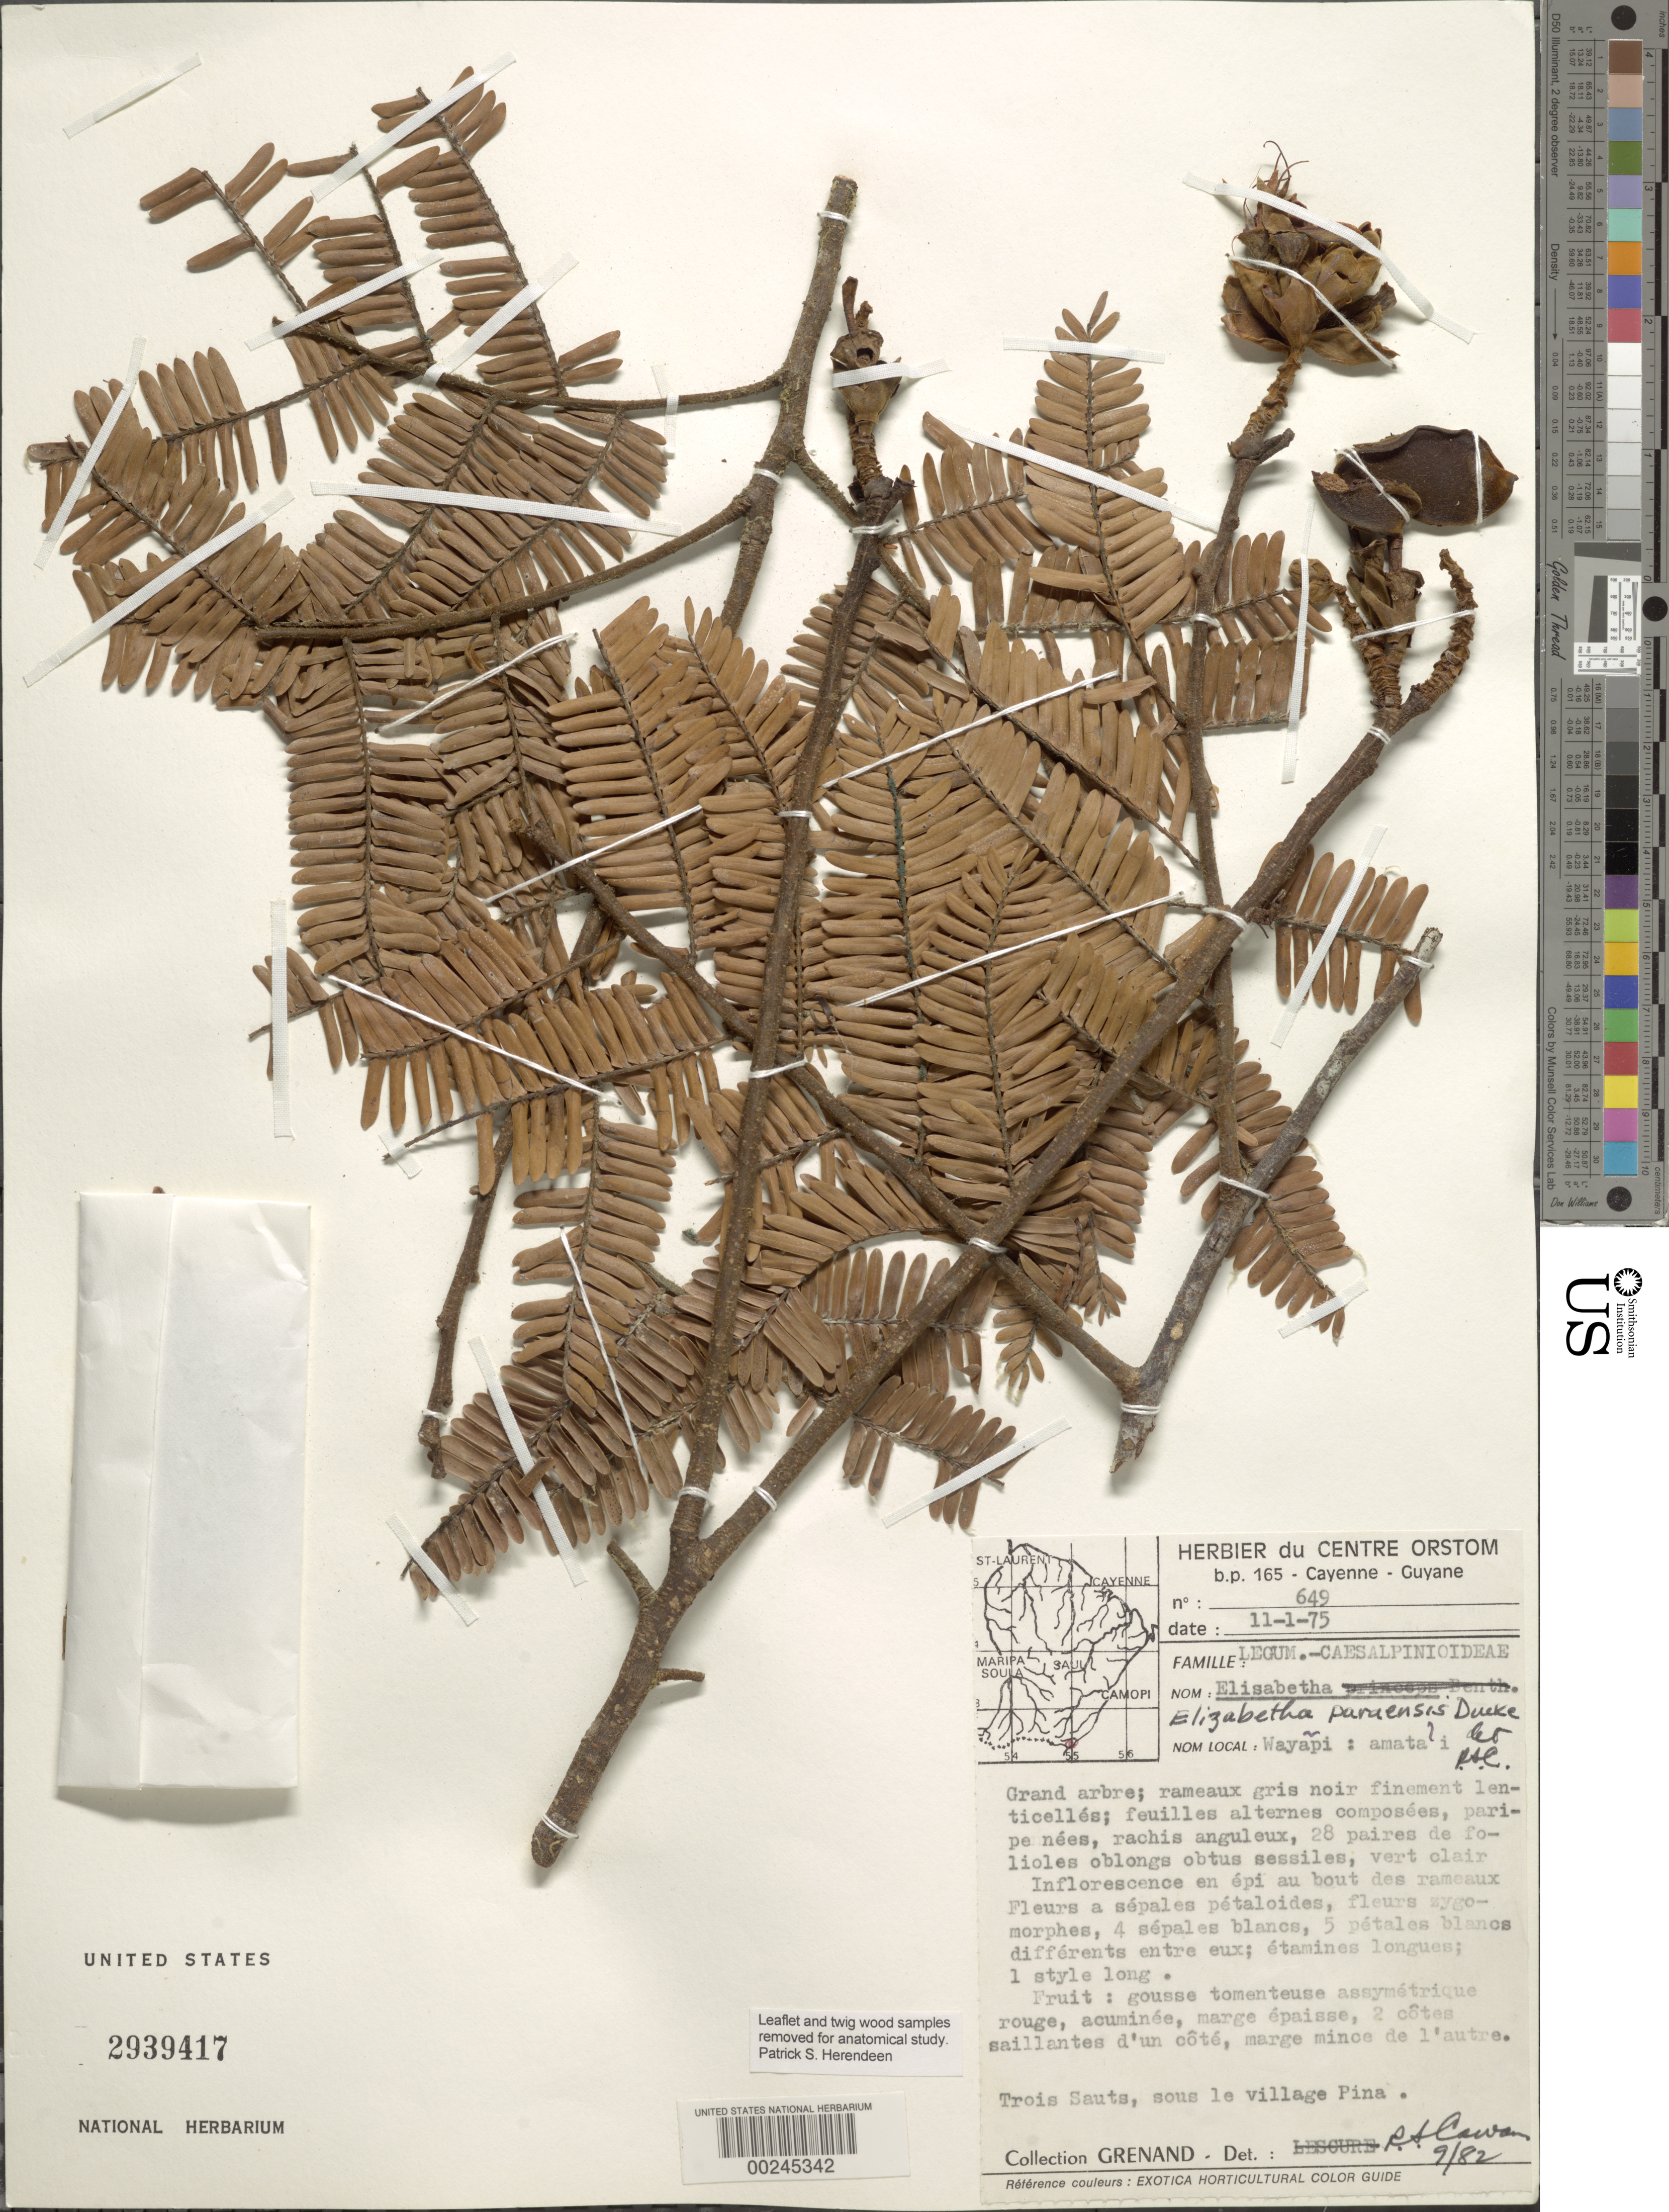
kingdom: Plantae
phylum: Tracheophyta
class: Magnoliopsida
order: Fabales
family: Fabaceae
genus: Elizabetha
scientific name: Elizabetha paraensis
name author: Ducke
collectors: P. Grenand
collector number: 649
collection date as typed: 11 Jan 1975 or 01 Nov 1975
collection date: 1975-01-11 or 1975-11-01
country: French Guiana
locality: Trois sauts, below the village pina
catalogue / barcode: US 2939417